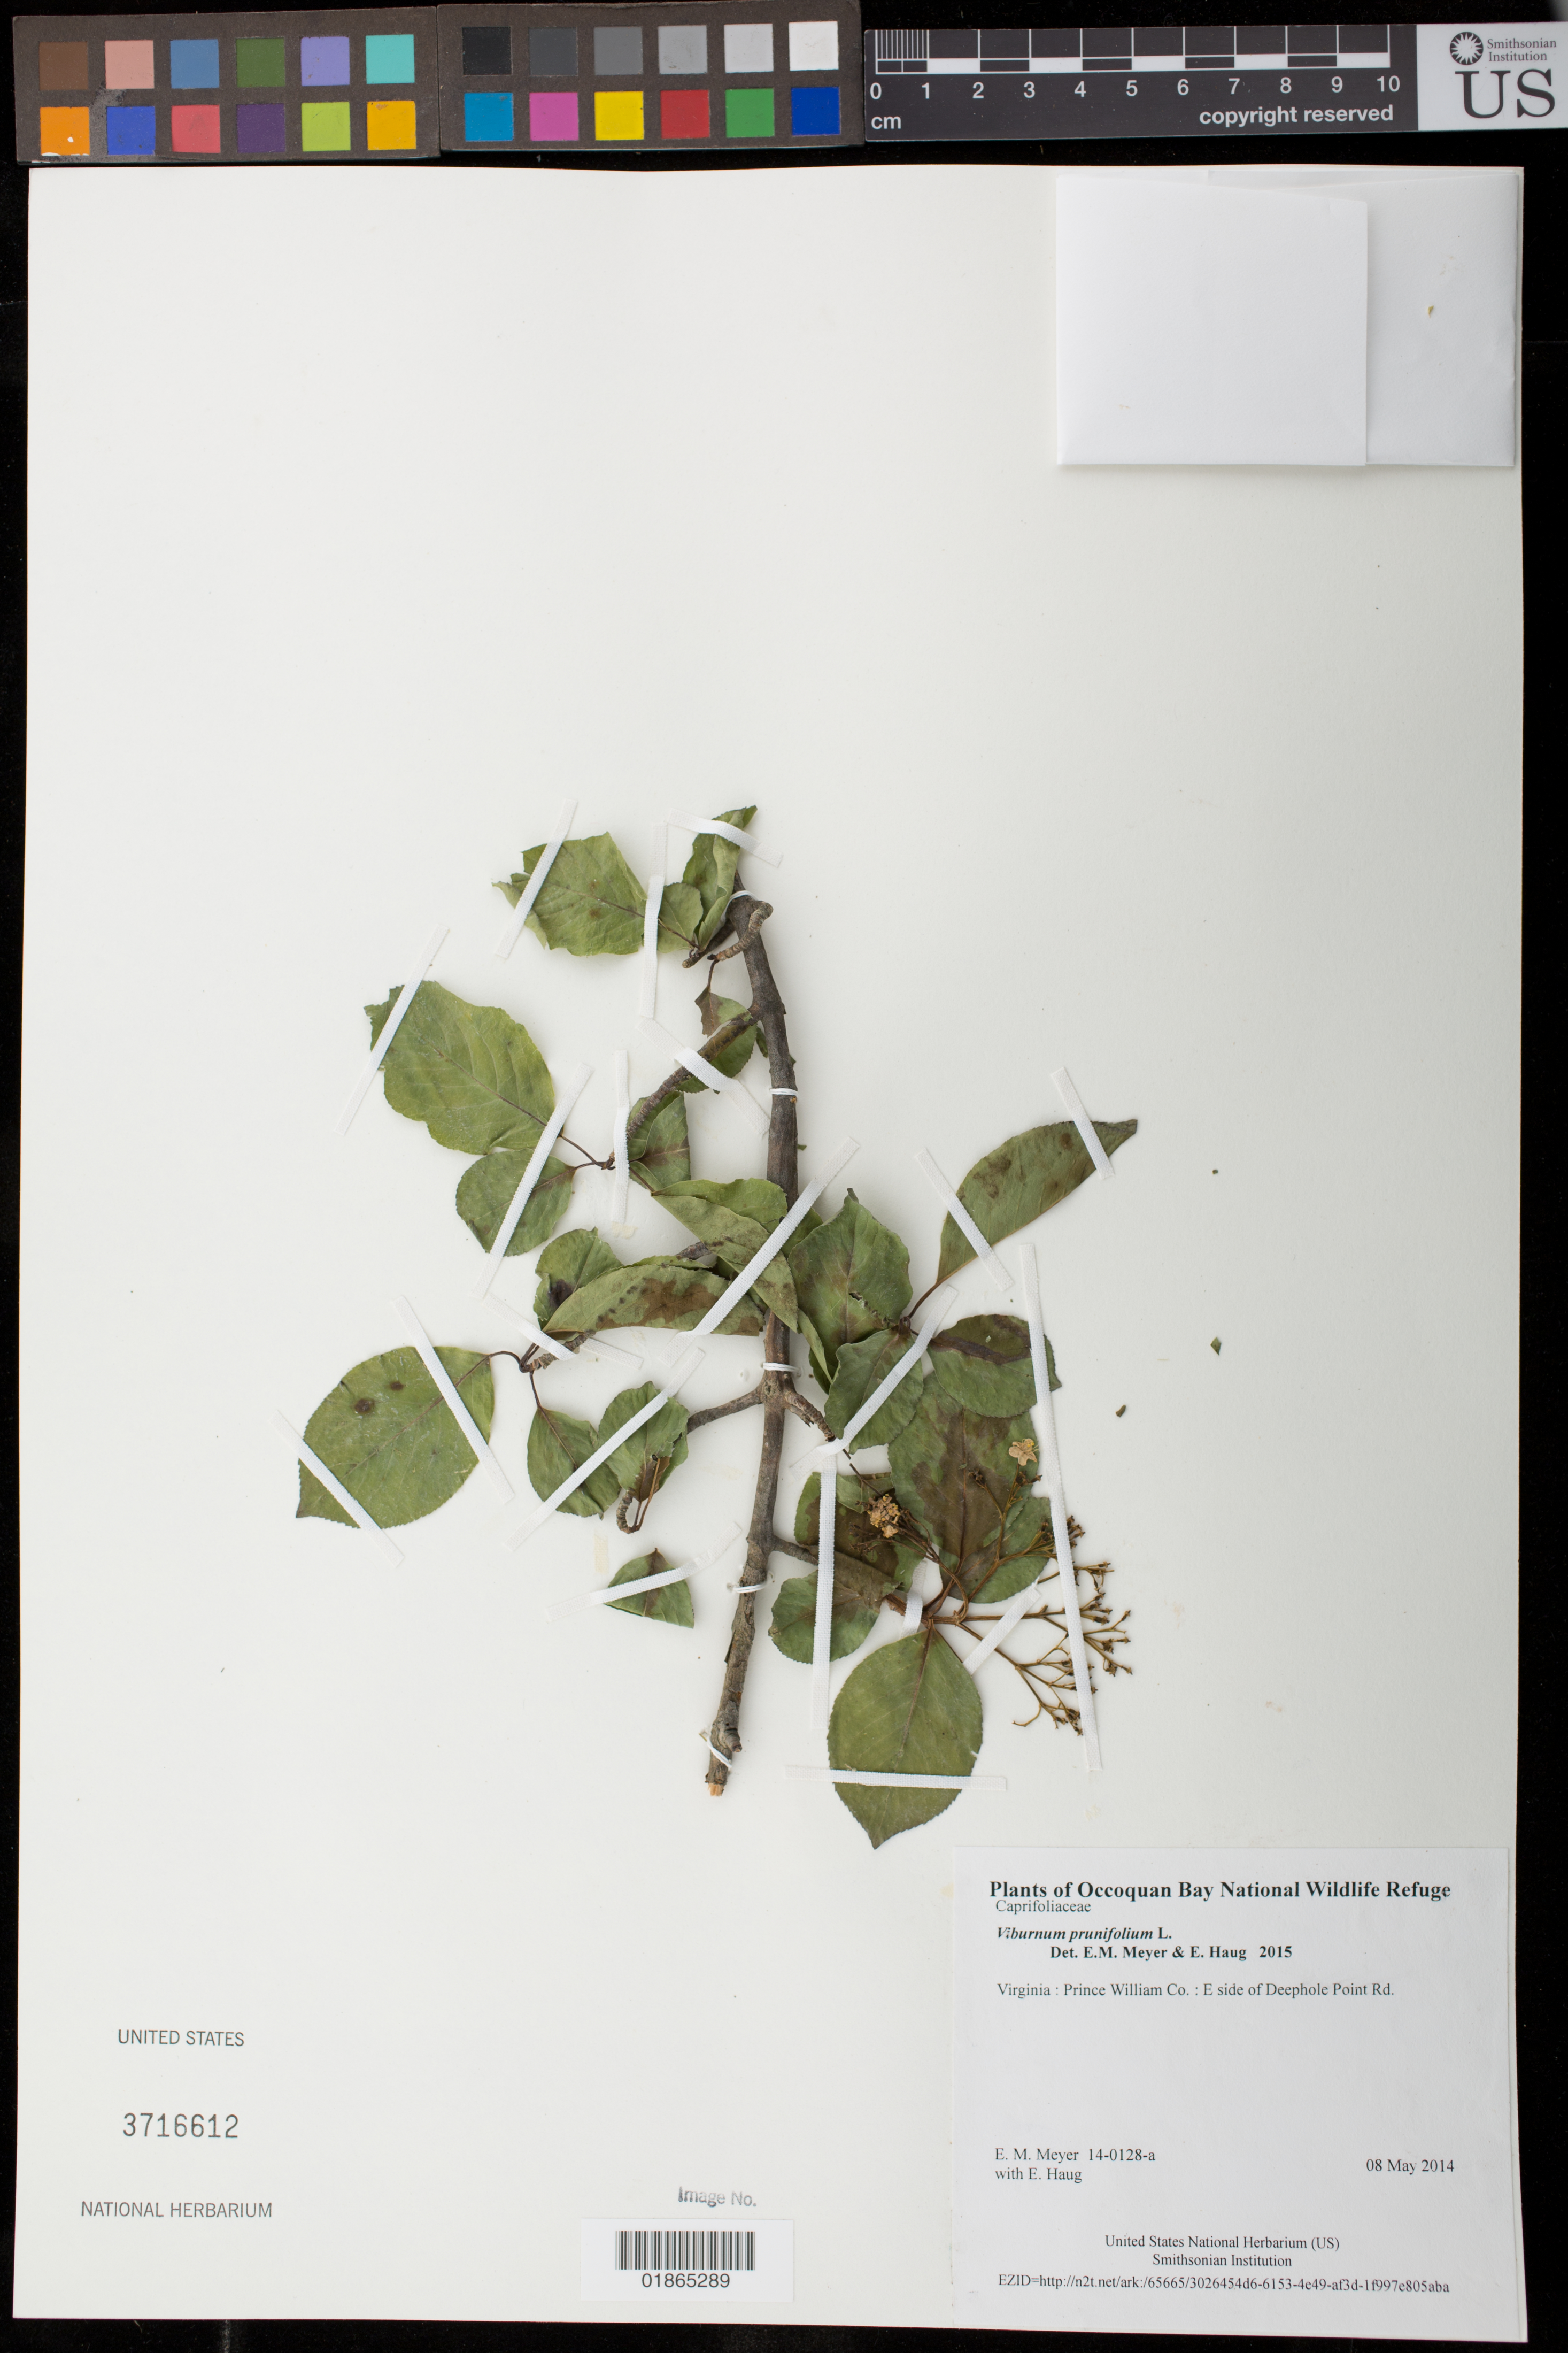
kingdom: Plantae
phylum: Tracheophyta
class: Magnoliopsida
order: Dipsacales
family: Viburnaceae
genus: Viburnum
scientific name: Viburnum prunifolium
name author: L.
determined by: Meyer, E. M.; Haug, E.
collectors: E. M. Meyer & E. Haug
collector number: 14-0128-a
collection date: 2014-05-08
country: United States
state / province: Virginia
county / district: Prince William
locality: E side of Deephole Point Rd.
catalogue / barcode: US 3716612